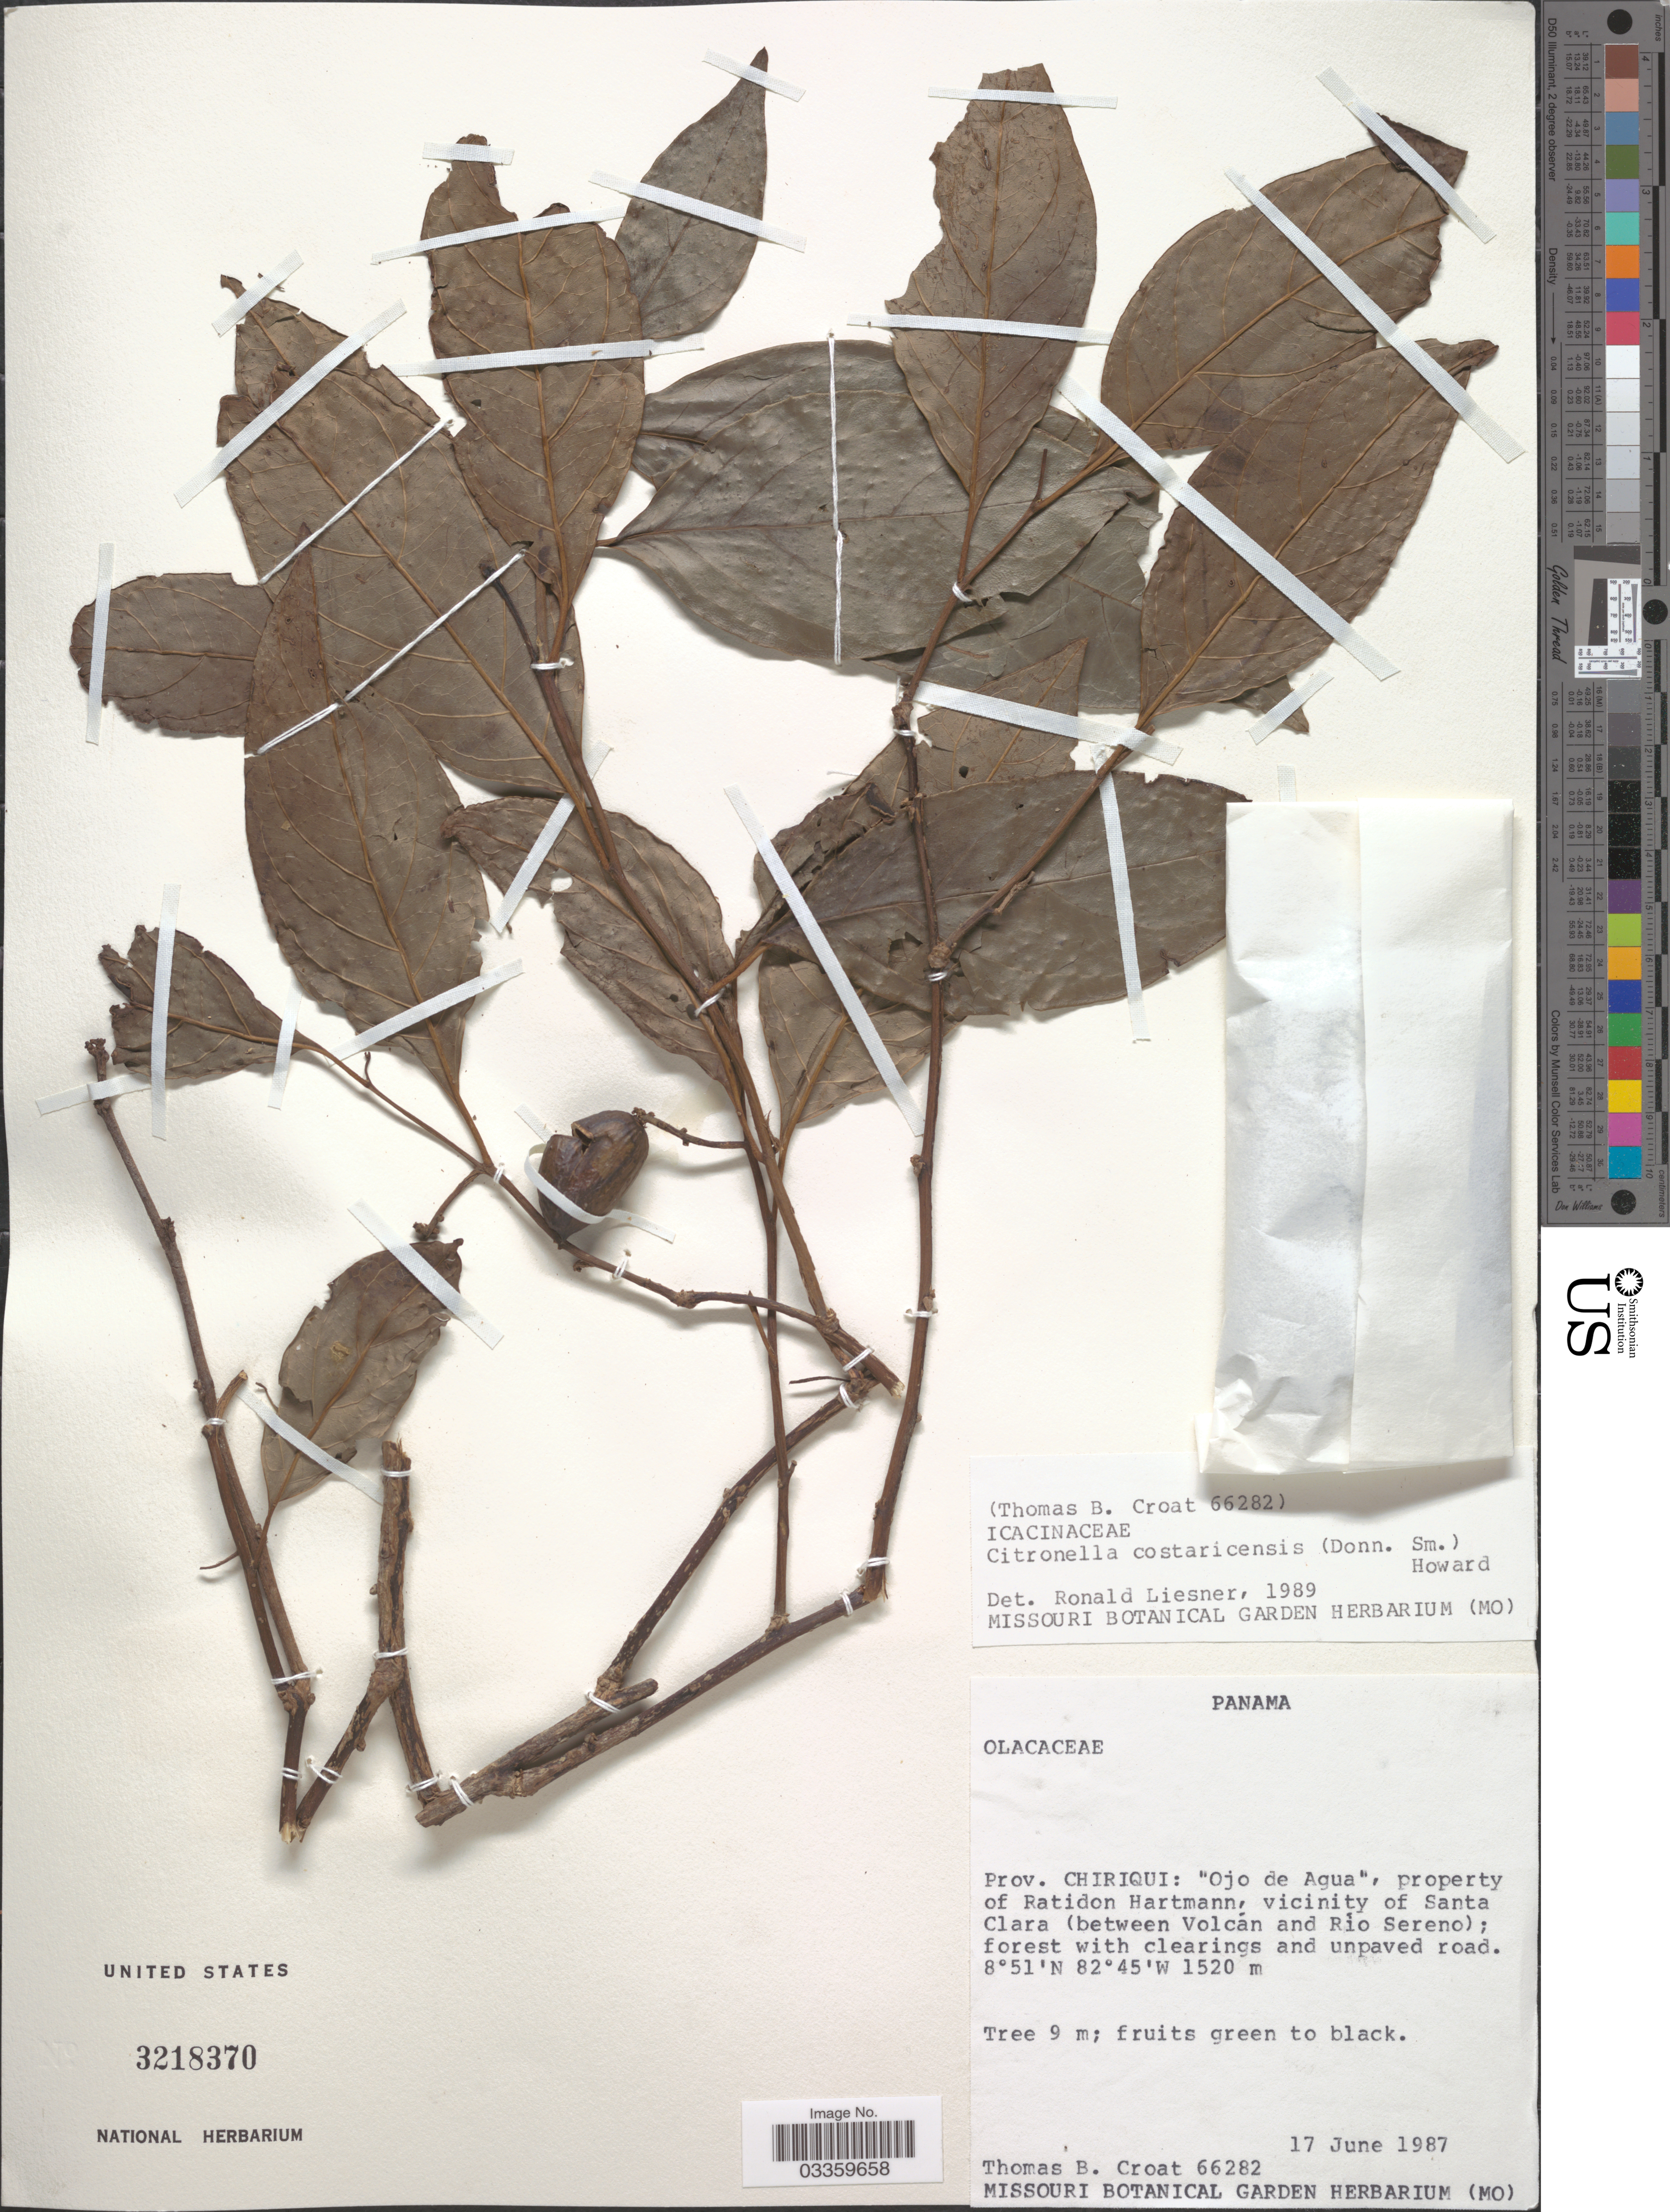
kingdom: Plantae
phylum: Tracheophyta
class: Magnoliopsida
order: Cardiopteridales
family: Cardiopteridaceae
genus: Citronella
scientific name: Citronella costaricensis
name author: (Donn. Sm.) R.A. Howard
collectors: T. B. Croat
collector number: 66282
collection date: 1987-06-17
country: Panama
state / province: Chiriqui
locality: Ojo de Agua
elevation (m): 1520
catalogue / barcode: US 3218370